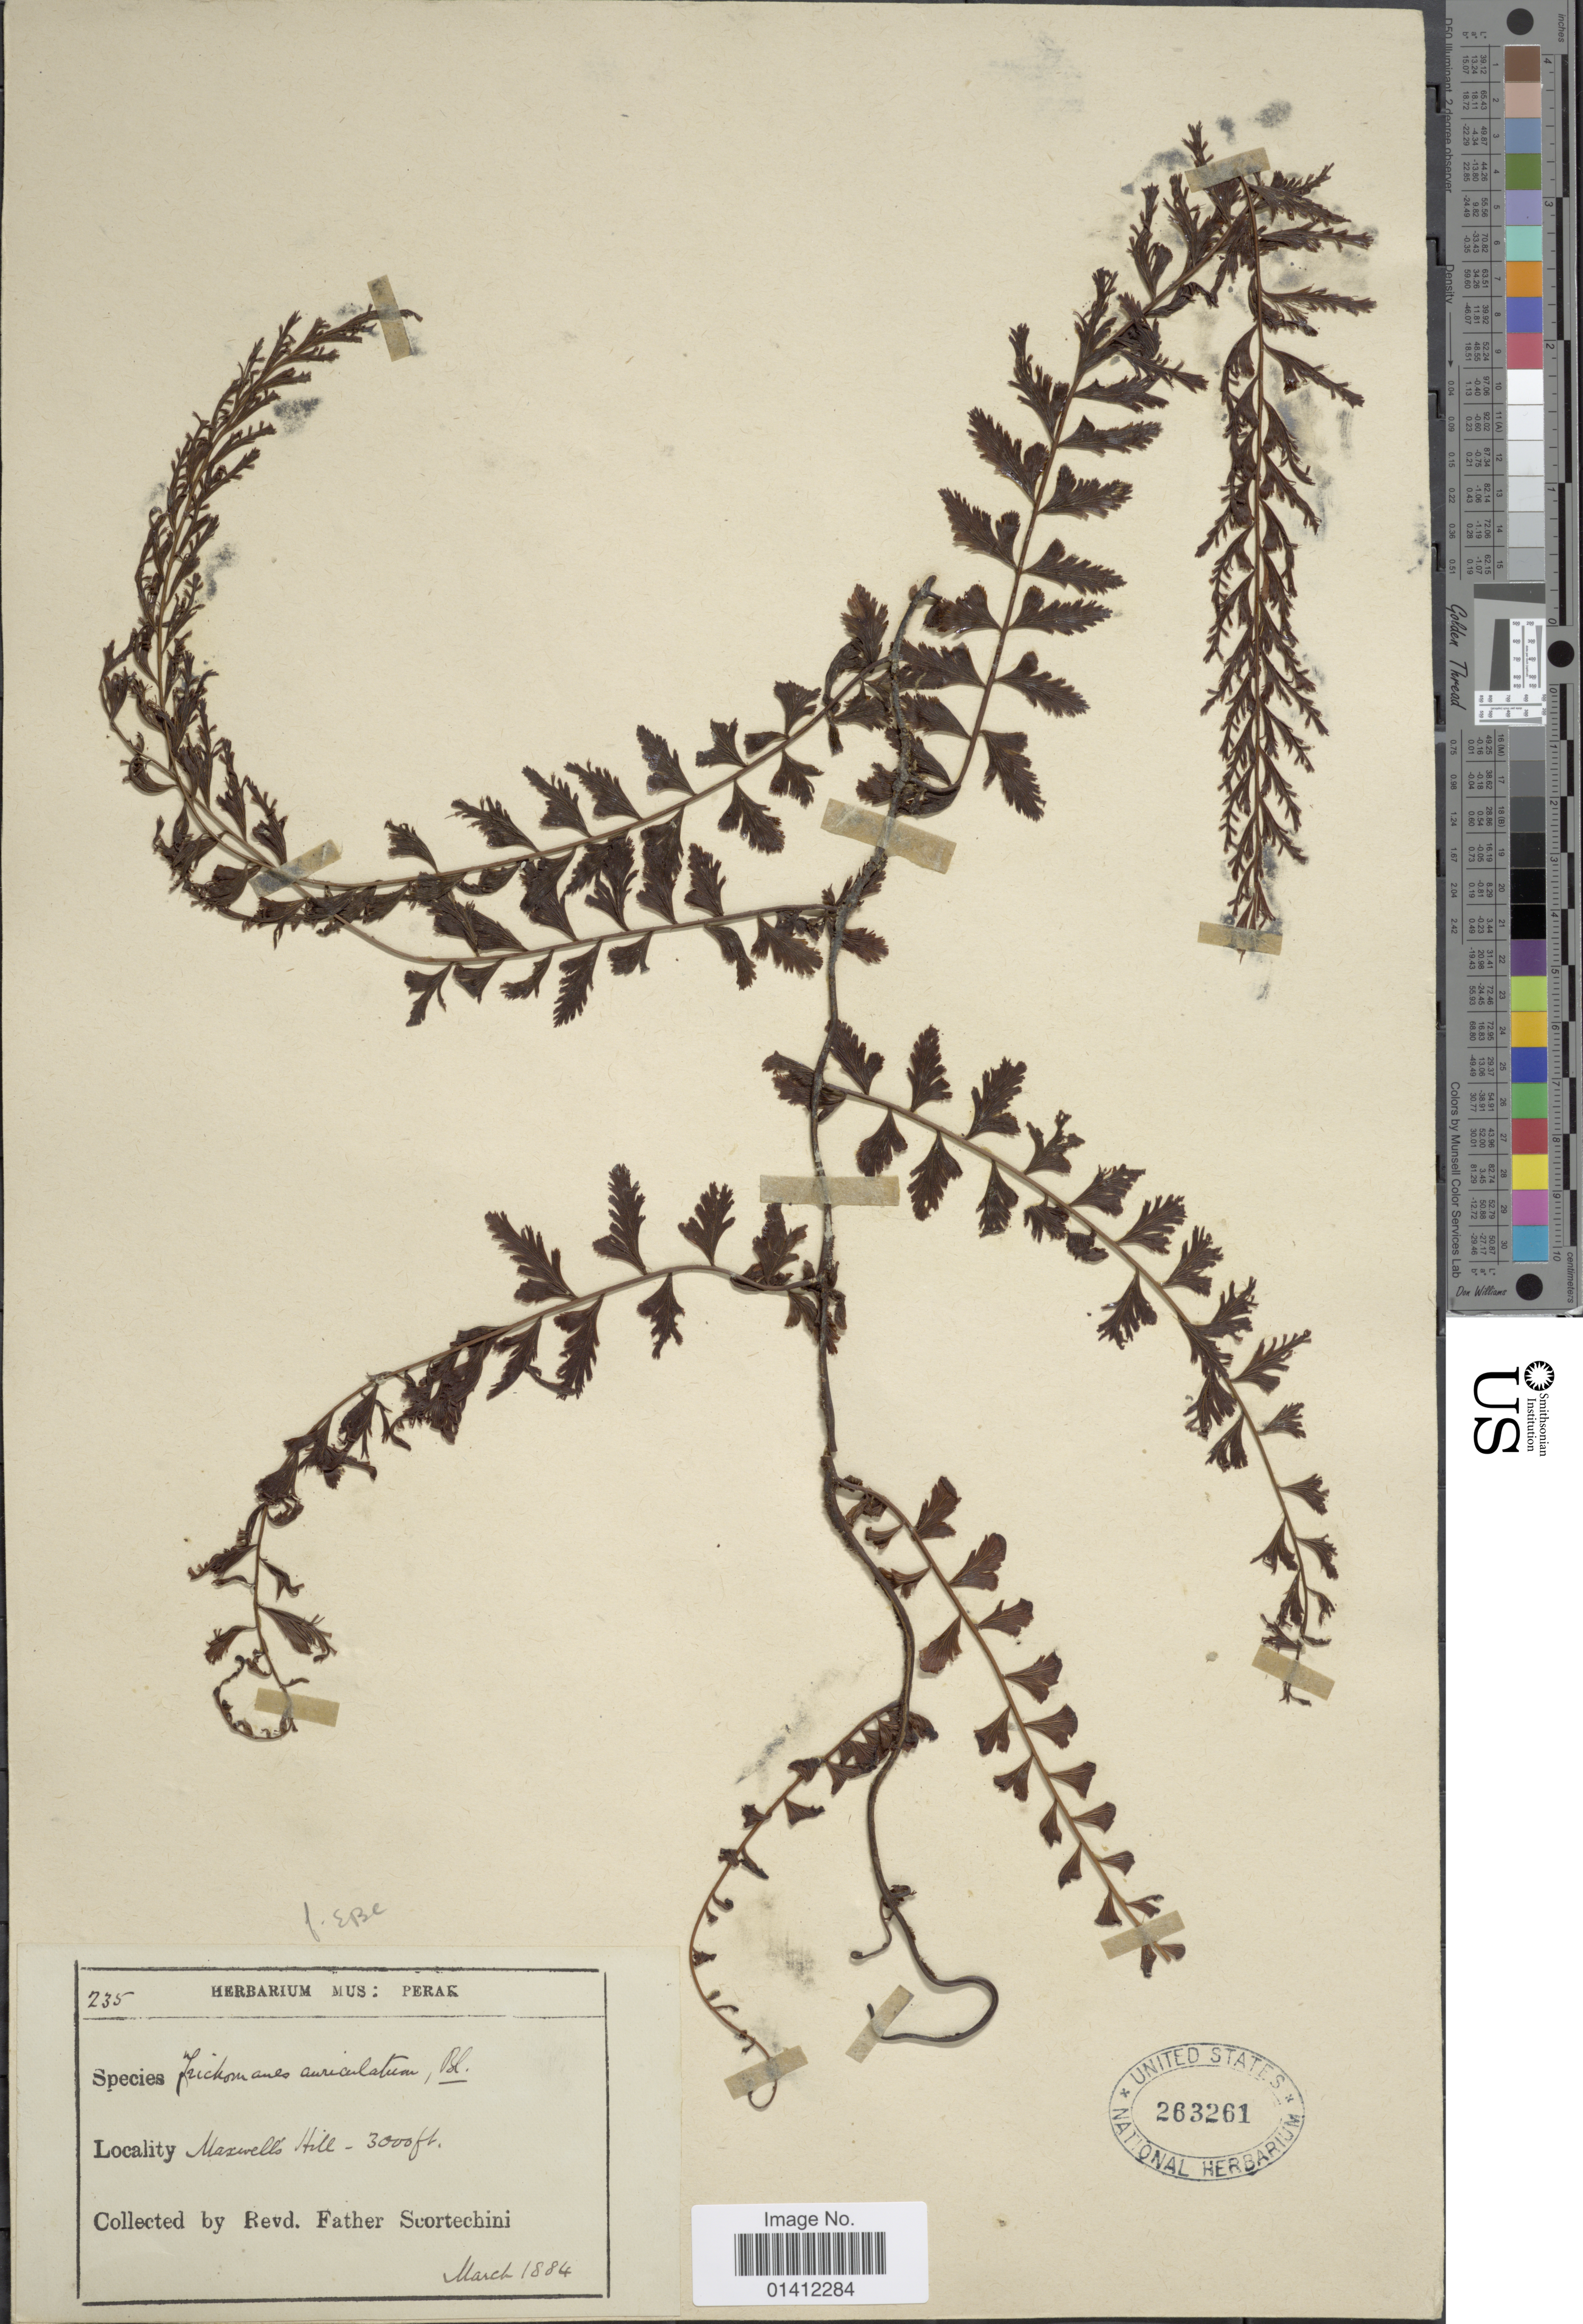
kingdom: Plantae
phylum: Tracheophyta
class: Polypodiopsida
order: Hymenophyllales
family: Hymenophyllaceae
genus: Vandenboschia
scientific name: Vandenboschia auriculata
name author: (Blume) Copel.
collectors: Fr. Scortechini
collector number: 235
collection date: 1884-03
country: Malaysia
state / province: Perak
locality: Maxwell's Hill [interpreted]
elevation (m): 914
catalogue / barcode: US 263261